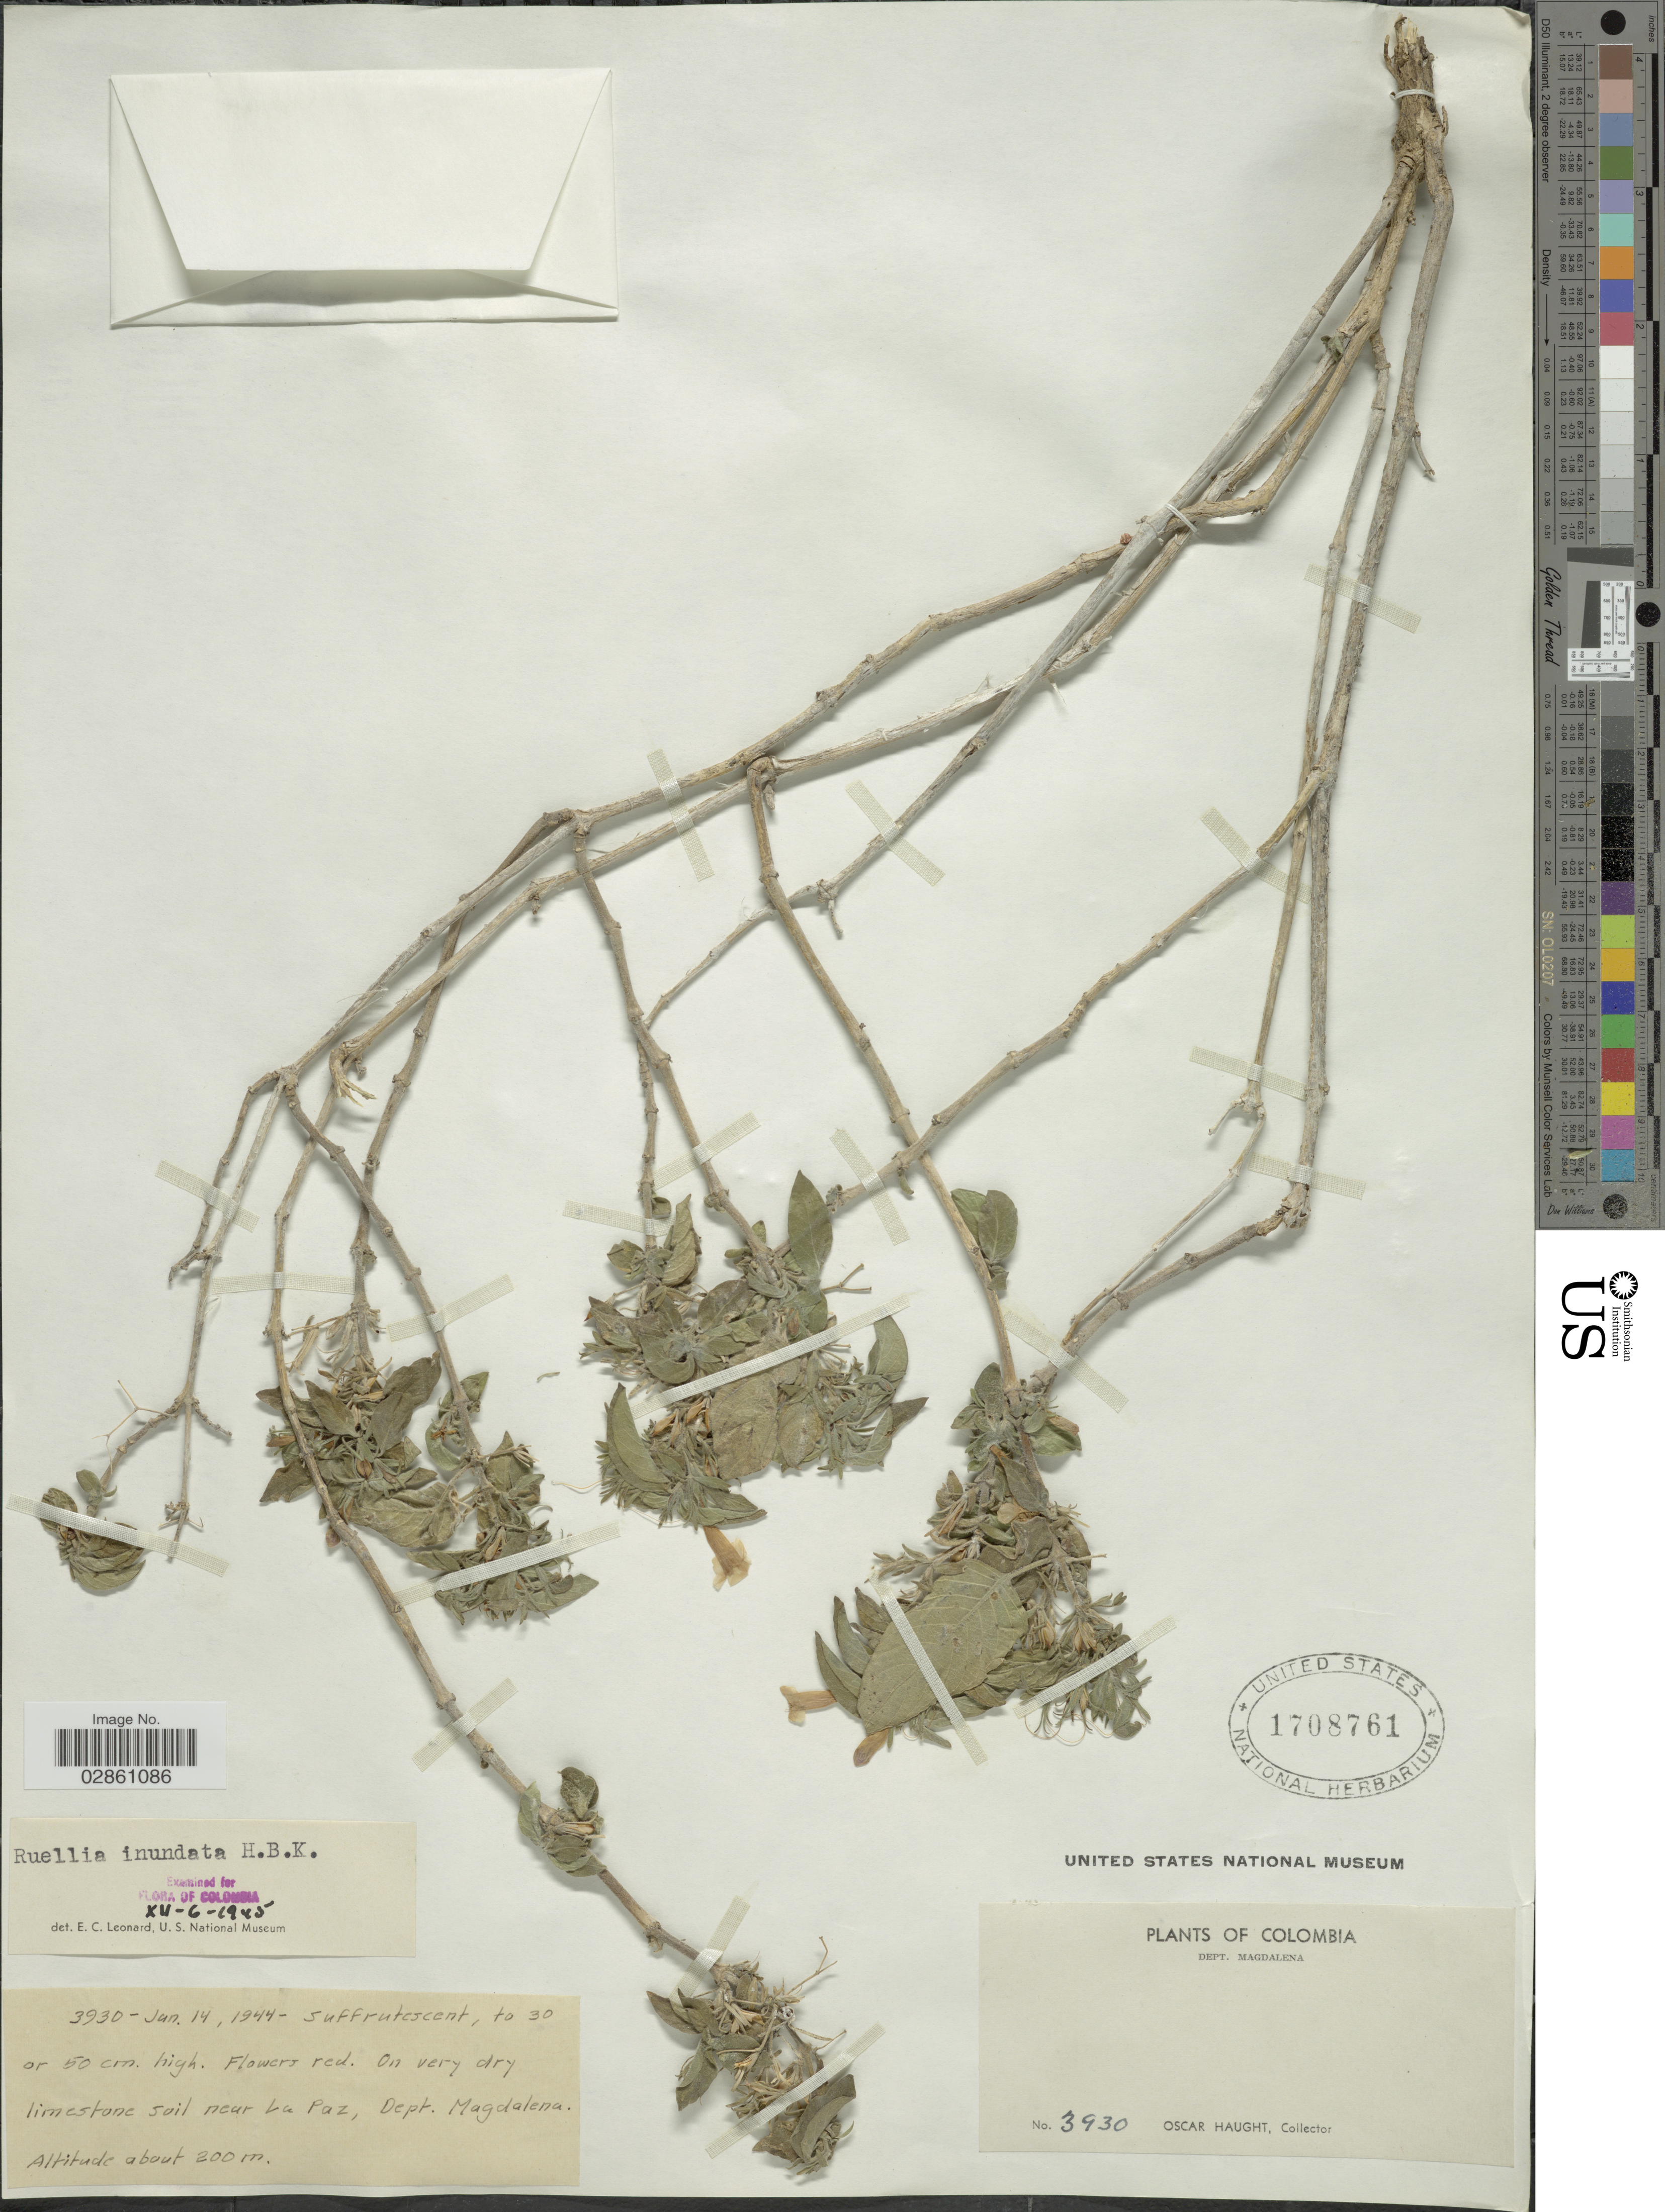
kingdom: Plantae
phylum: Tracheophyta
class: Magnoliopsida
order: Lamiales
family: Acanthaceae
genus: Ruellia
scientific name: Ruellia inundata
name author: Kunth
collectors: O. Haught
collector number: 3930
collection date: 1944-06-14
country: Colombia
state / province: Magdalena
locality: Limestone soil near La Paz. Dept. Magdalena.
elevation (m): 200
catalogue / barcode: US 1708761